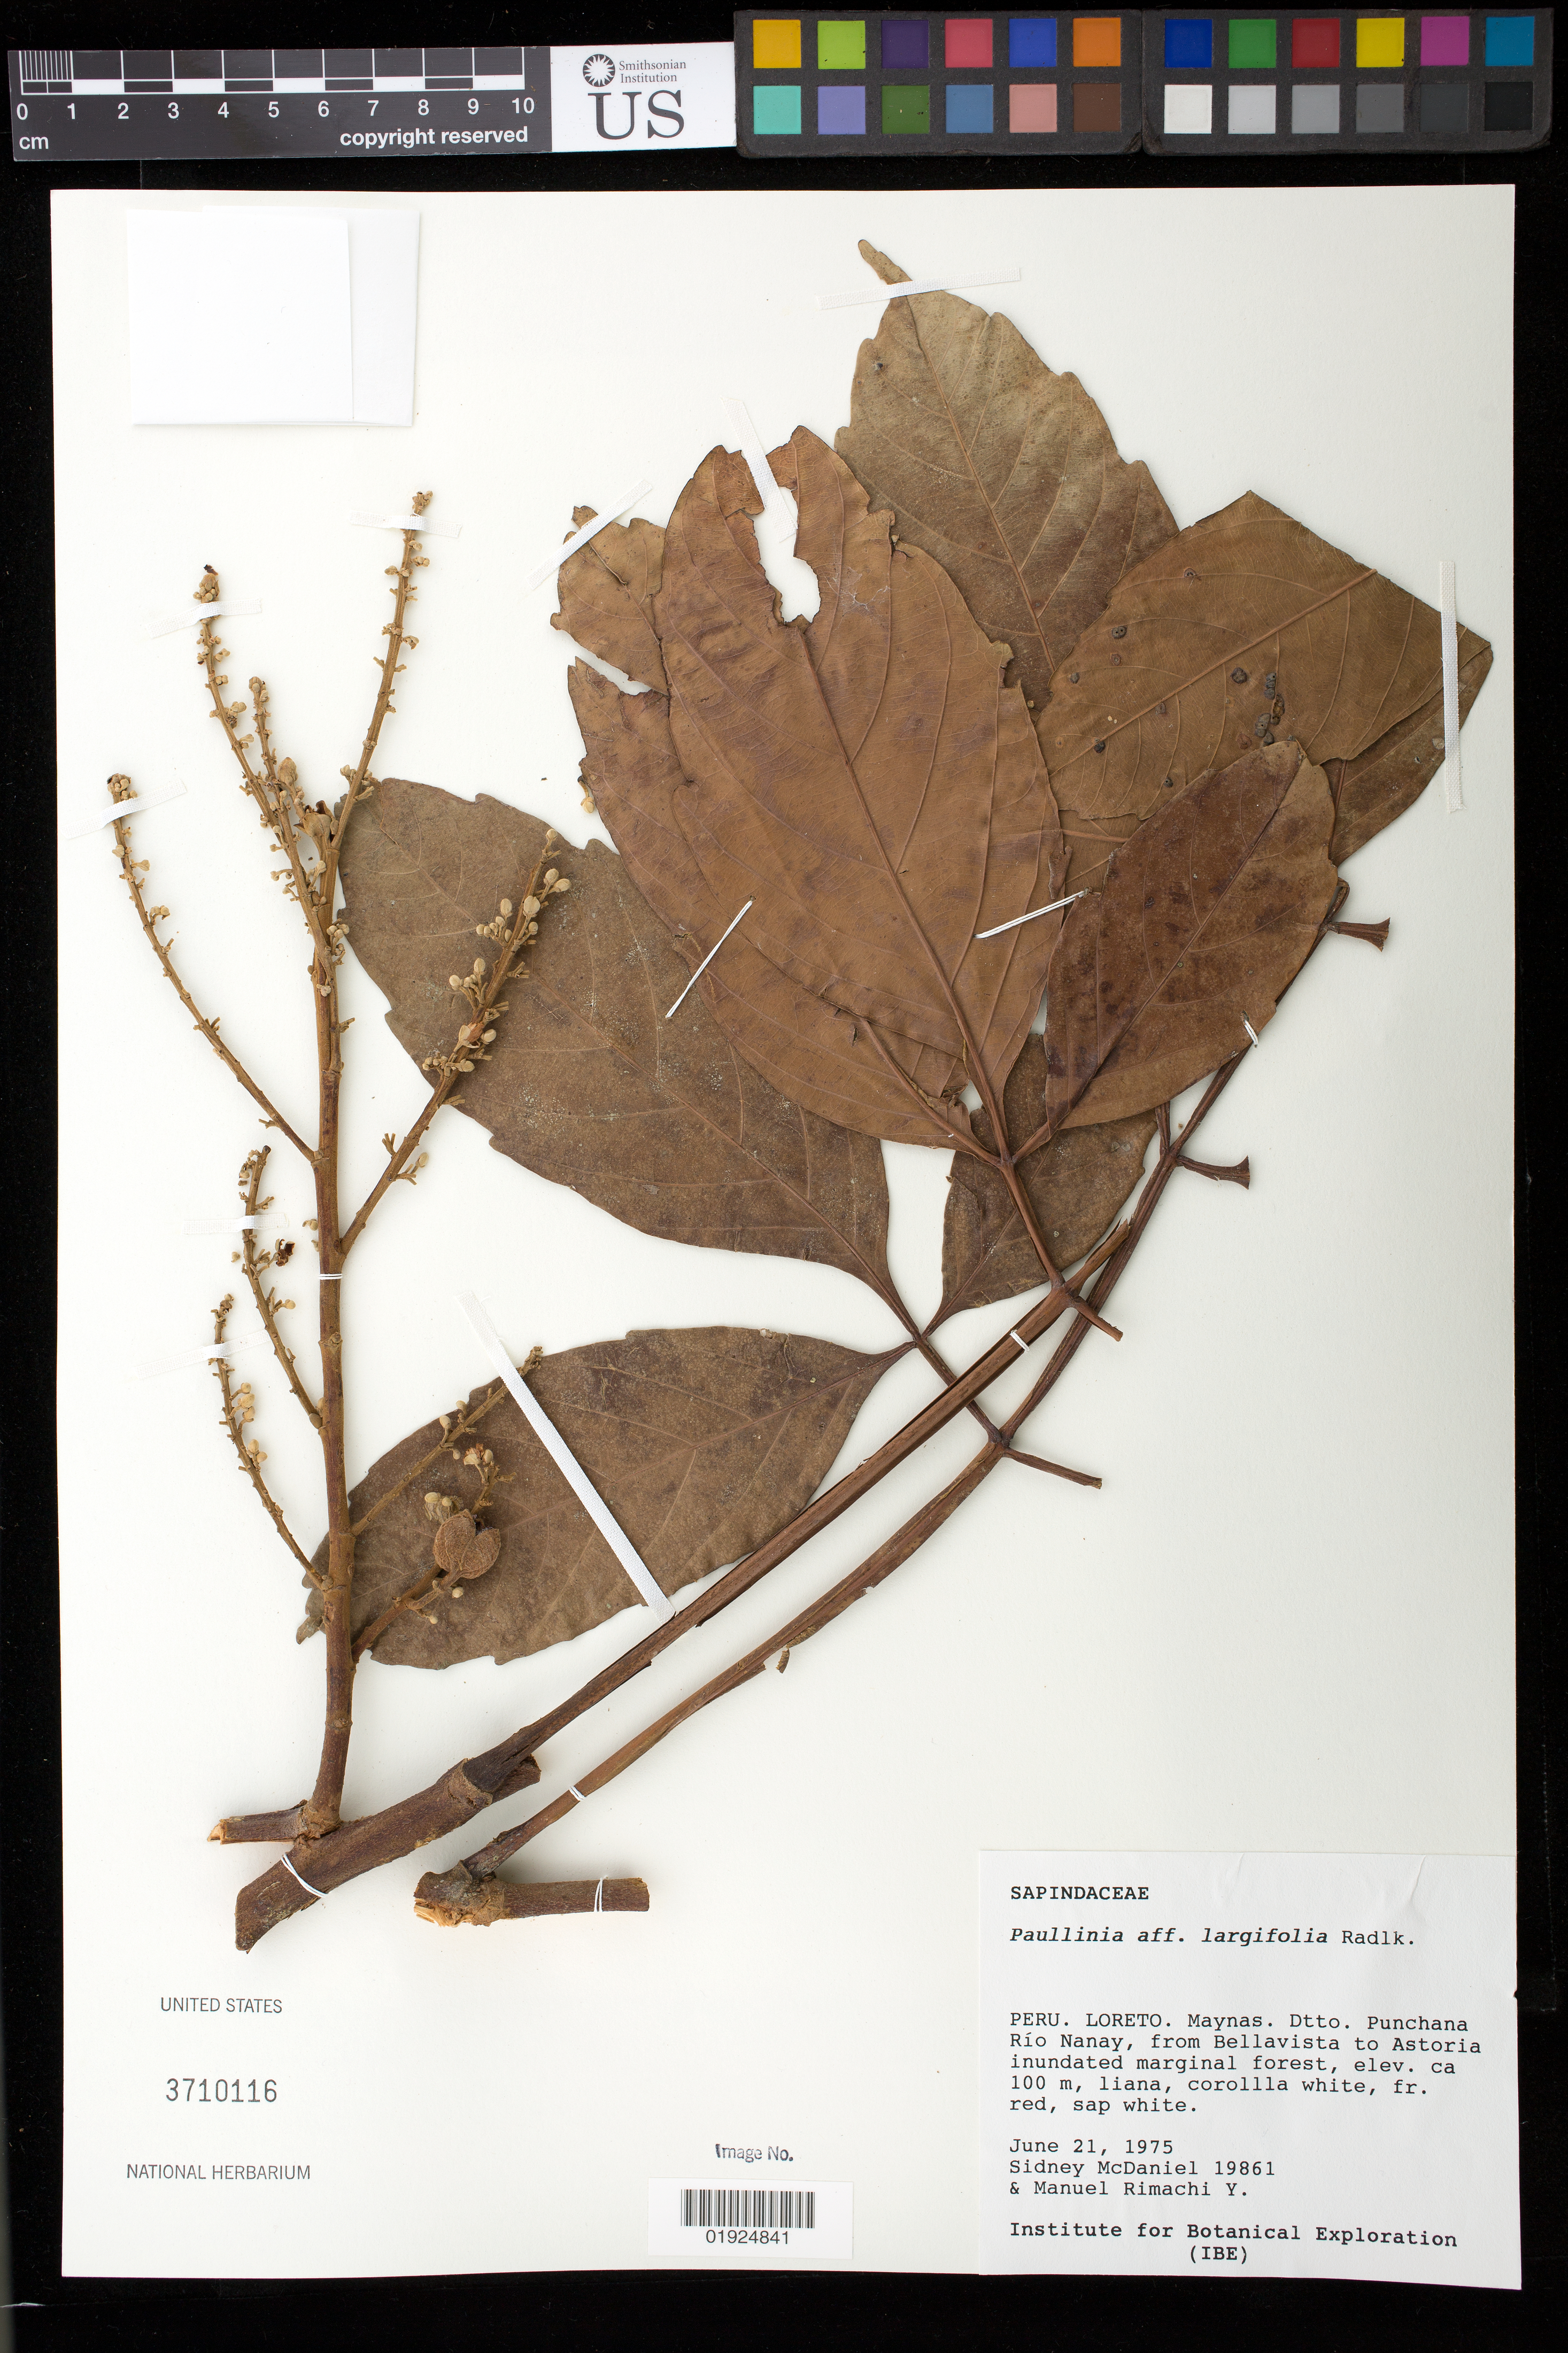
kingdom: Plantae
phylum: Tracheophyta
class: Magnoliopsida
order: Sapindales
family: Sapindaceae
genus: Paullinia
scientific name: Paullinia largifolia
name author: Radlk.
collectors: S. T. McDaniel & M. Rimachi Y.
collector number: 19861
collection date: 1975-06-21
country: Peru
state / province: Loreto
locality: Maynas. Dtto. Punchana, Río Nanay, from Bellavista to Astoria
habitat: Inundated marginal forest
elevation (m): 100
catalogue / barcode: US 3710116